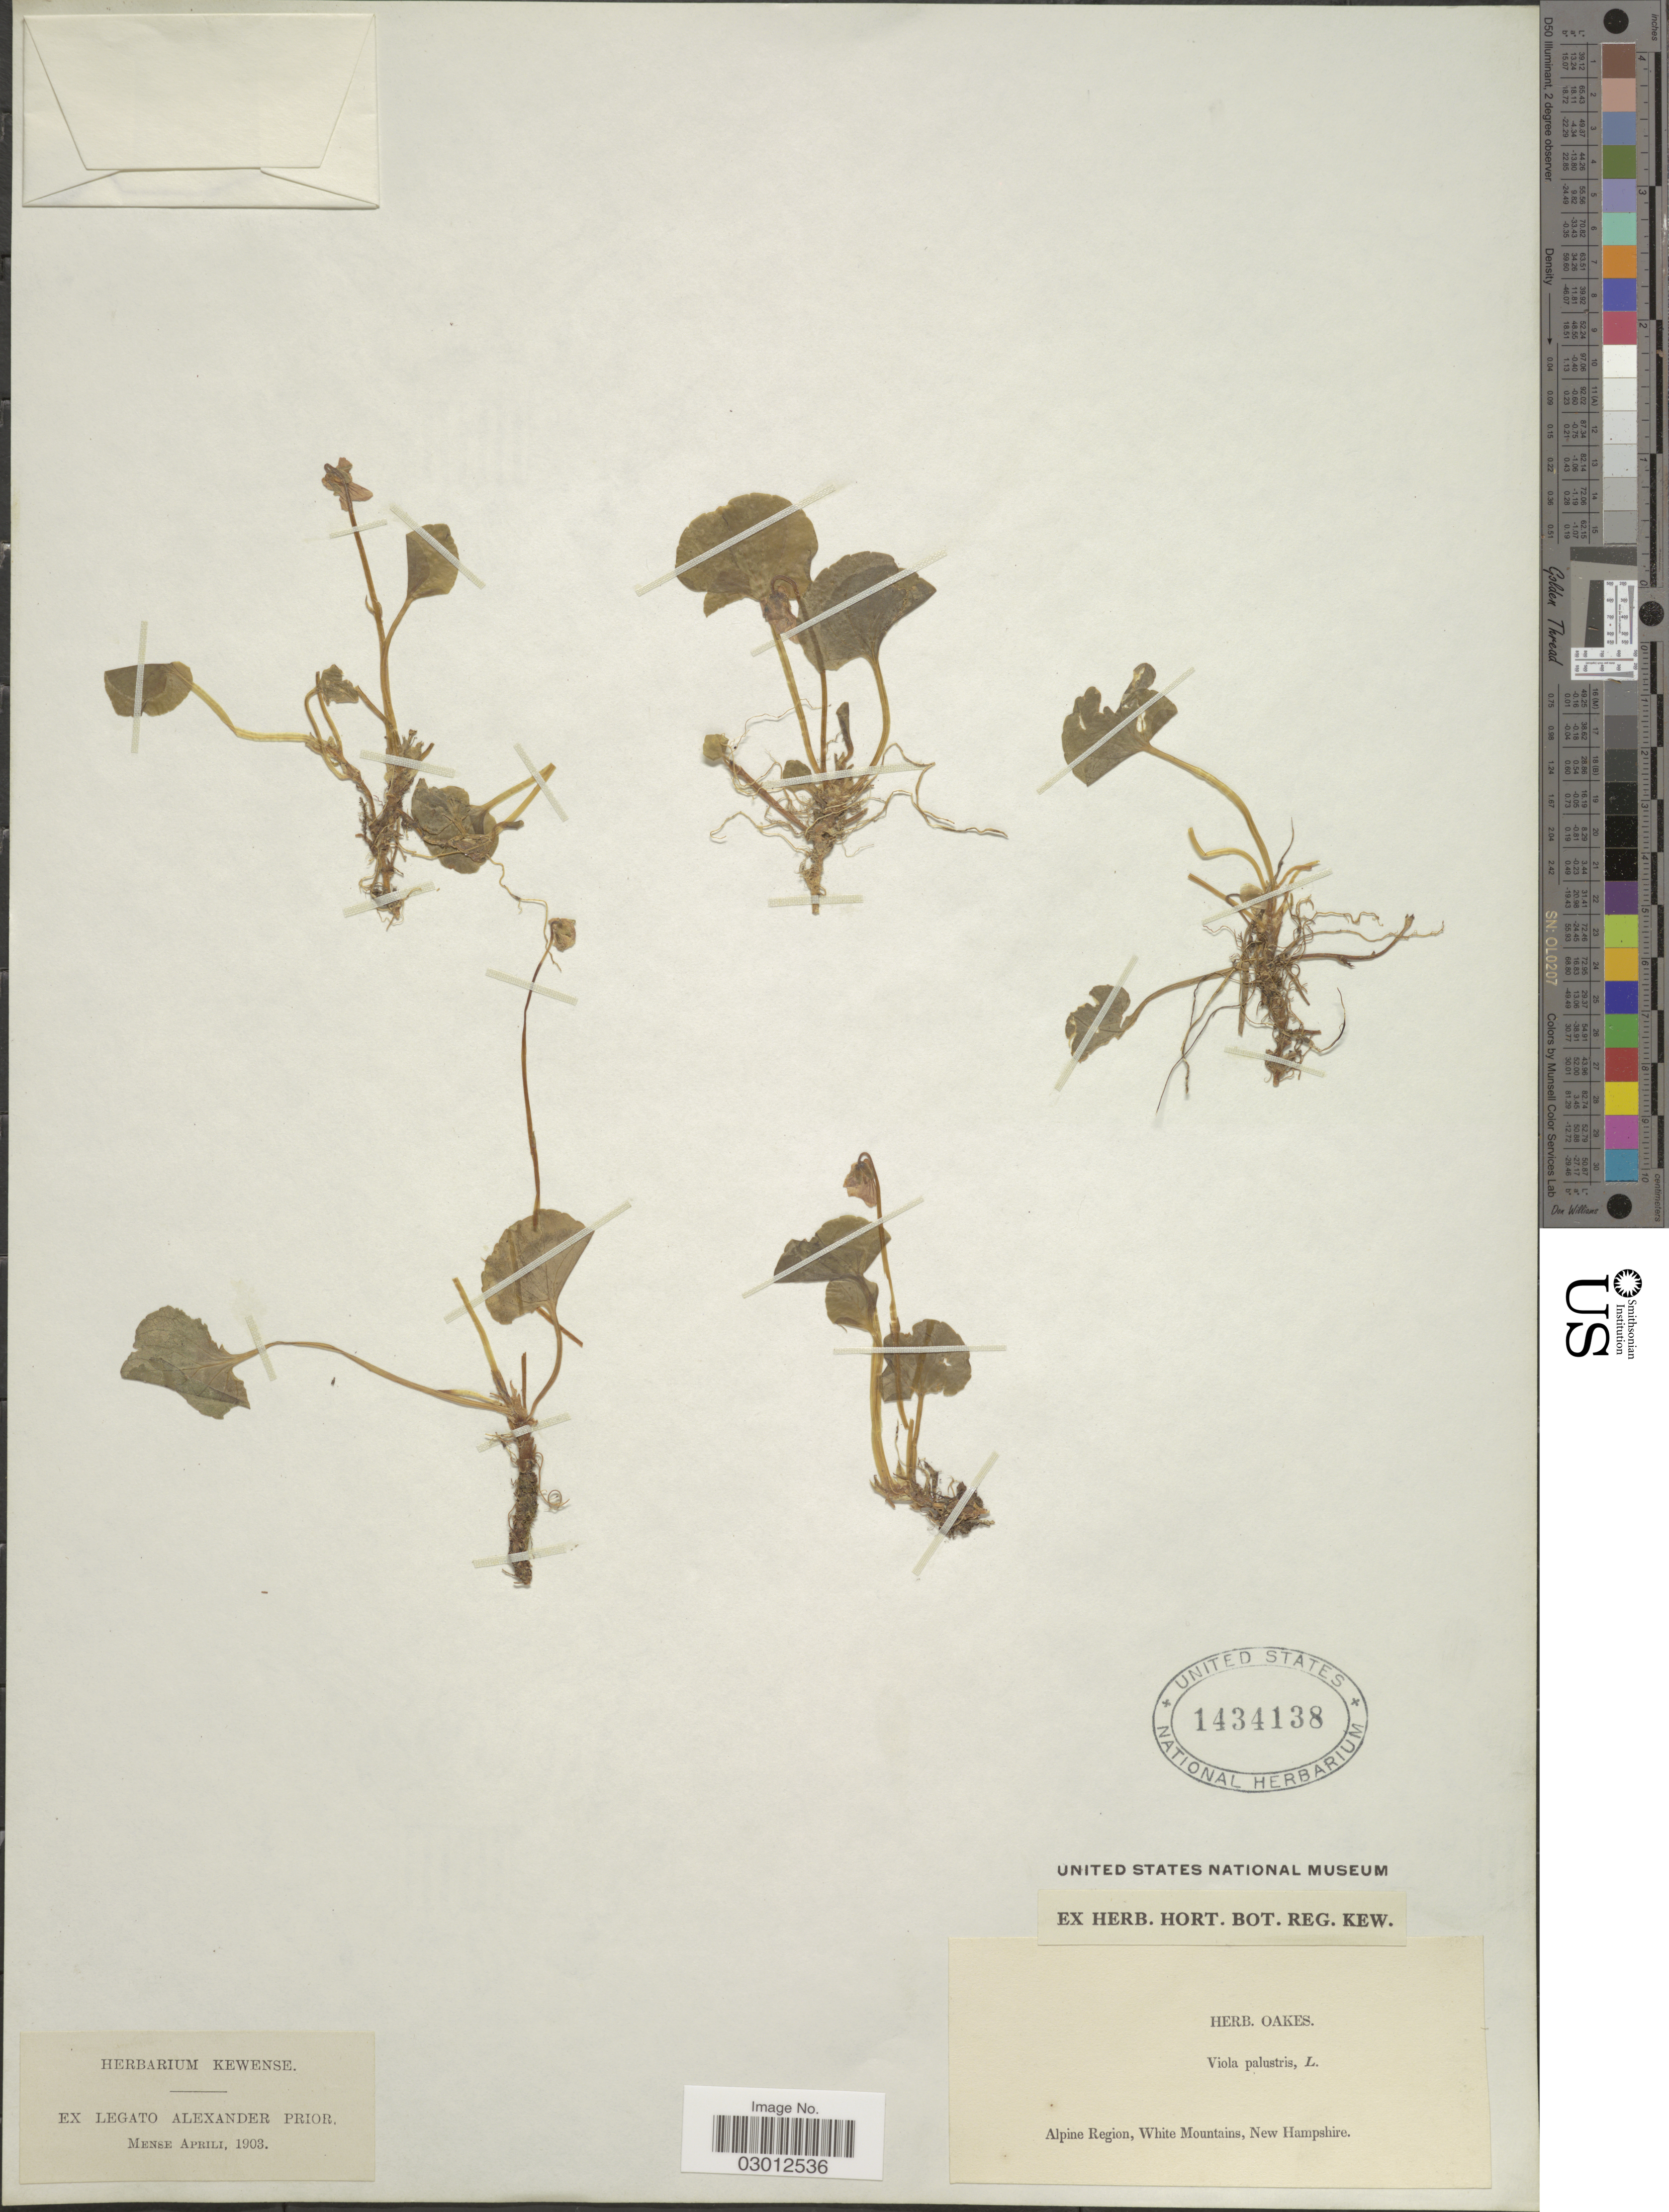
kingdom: Plantae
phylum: Tracheophyta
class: Magnoliopsida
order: Malpighiales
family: Violaceae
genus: Viola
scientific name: Viola palustris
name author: L.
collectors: ex herb. Oakes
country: United States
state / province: New Hampshire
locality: Alpine Region, White Mountains.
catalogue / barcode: US 1434138